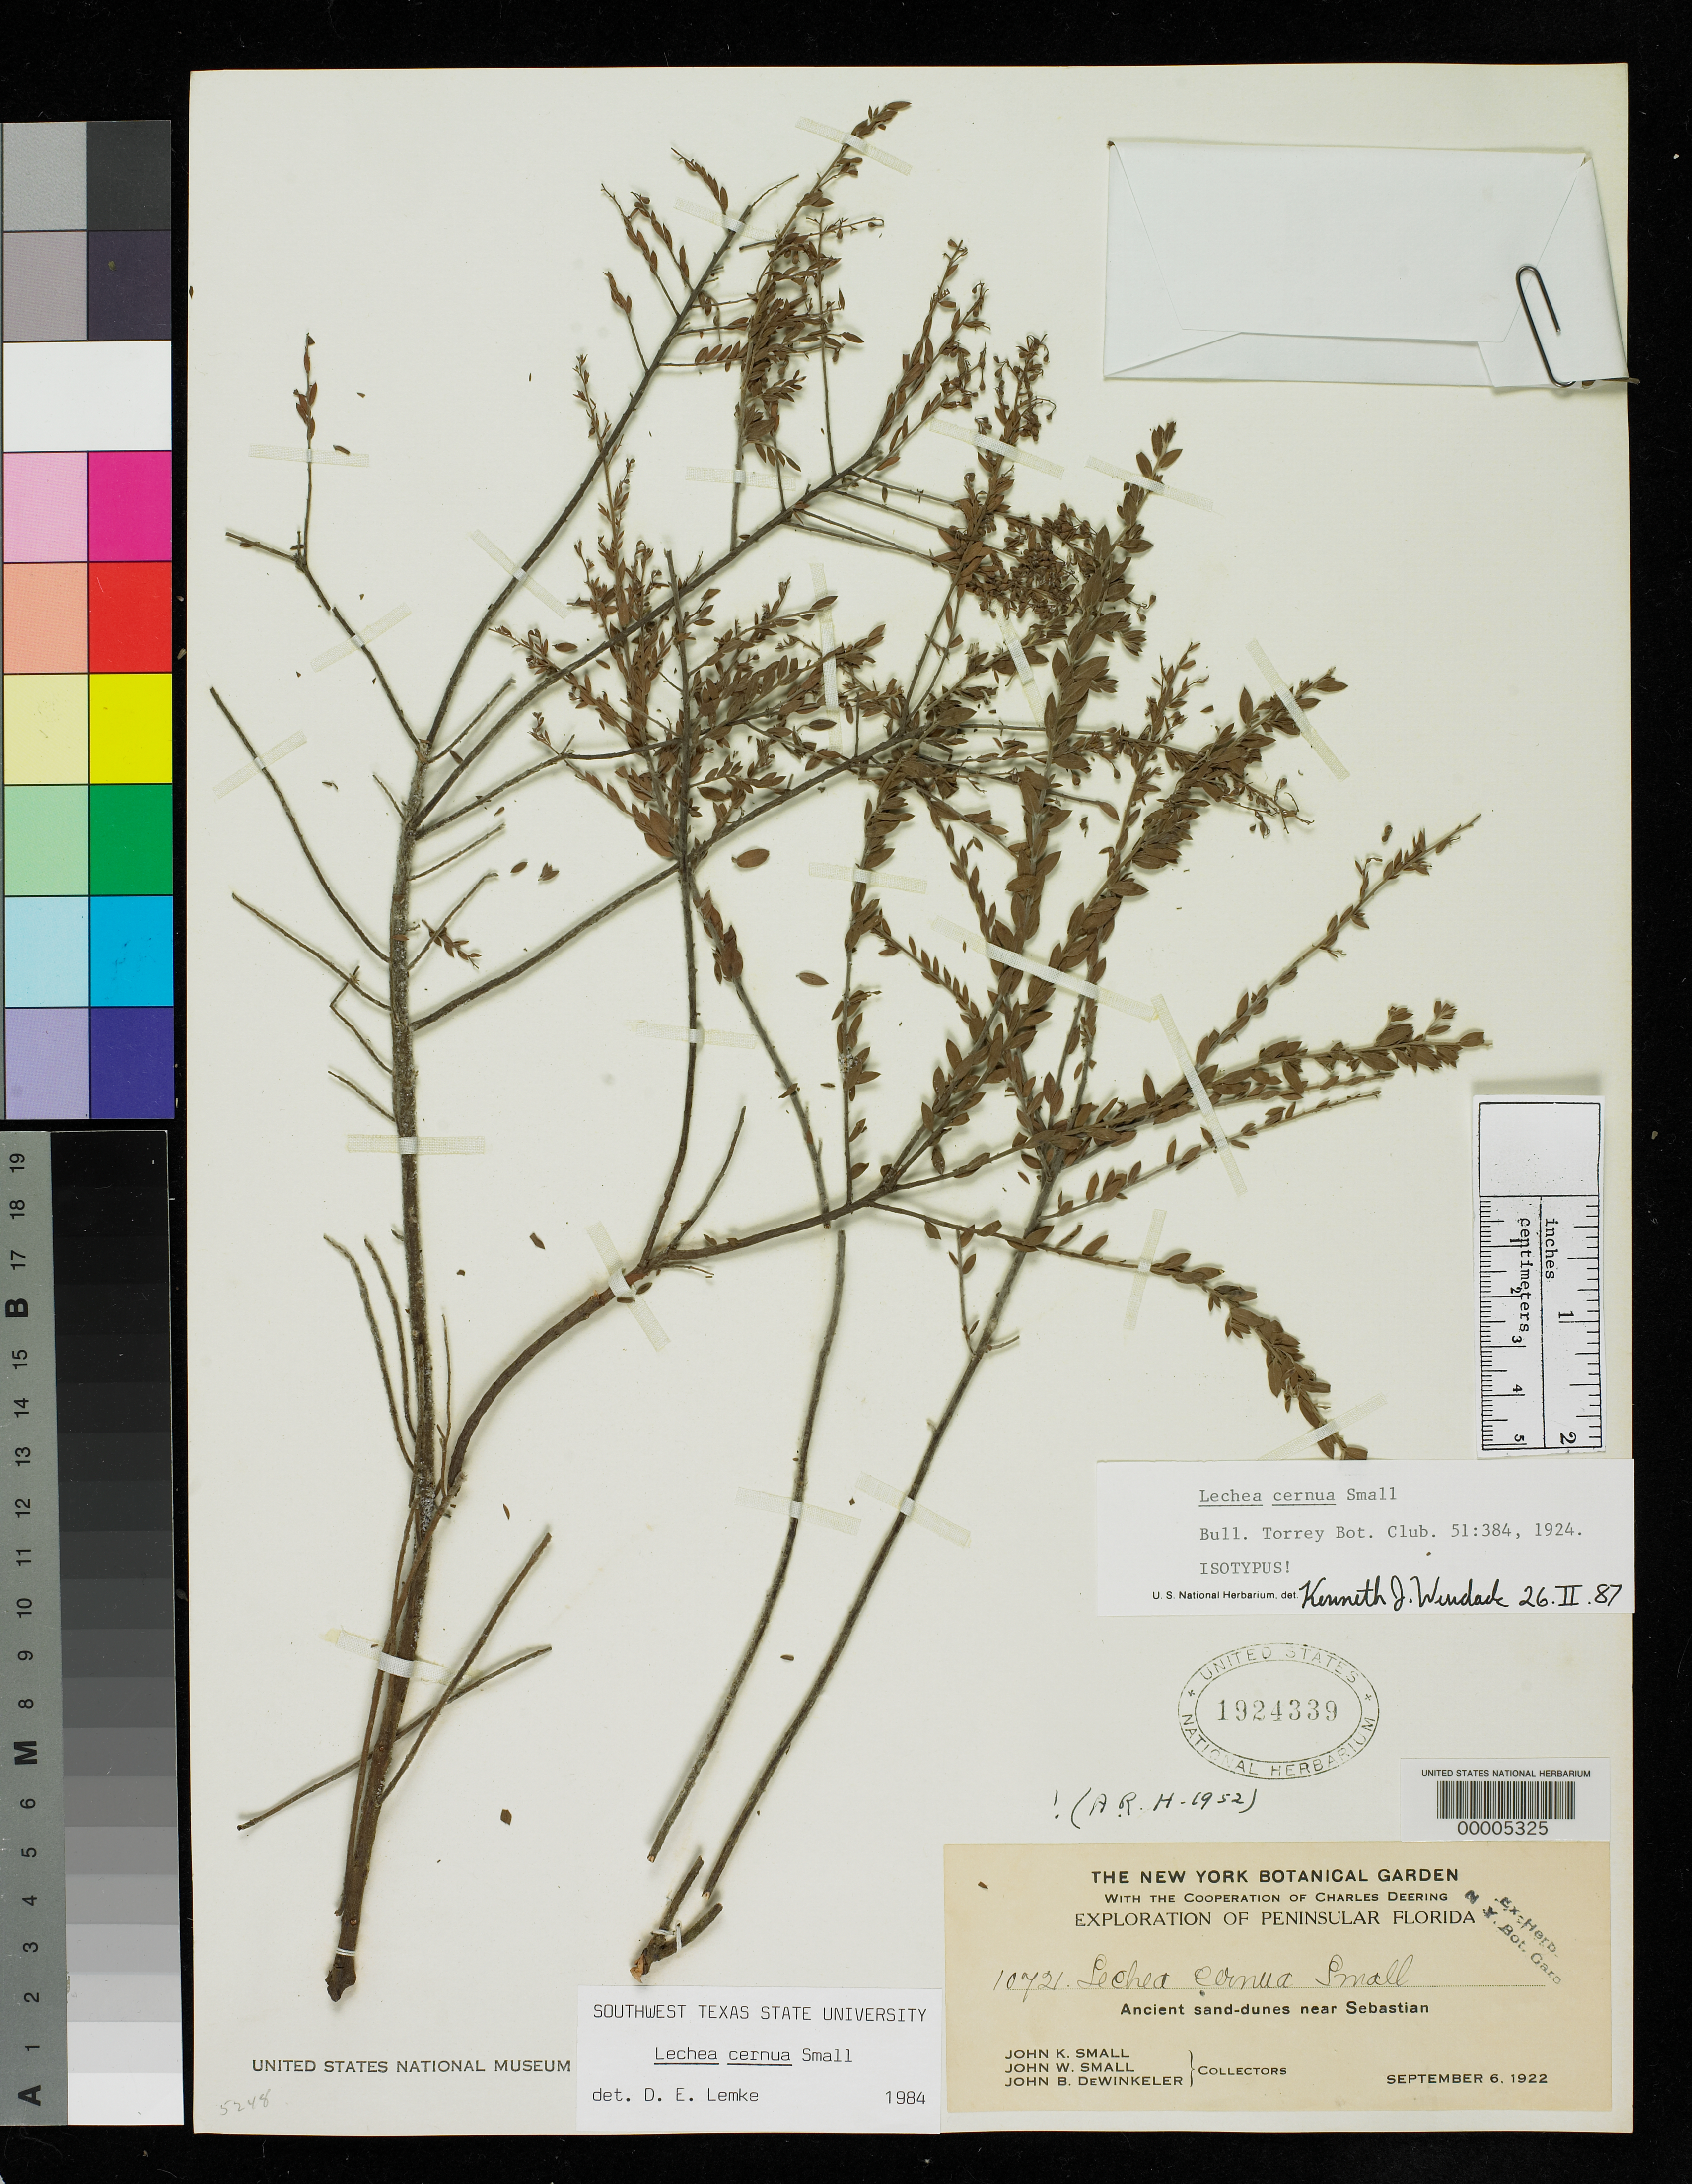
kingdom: Plantae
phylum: Tracheophyta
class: Magnoliopsida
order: Malvales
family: Cistaceae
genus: Lechea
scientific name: Lechea cernua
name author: Small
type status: Isotype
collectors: J. K. Small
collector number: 10721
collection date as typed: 06 Sep 1922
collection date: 1922-09-06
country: United States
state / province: Florida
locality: Near Sebastian.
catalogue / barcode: US 1924339